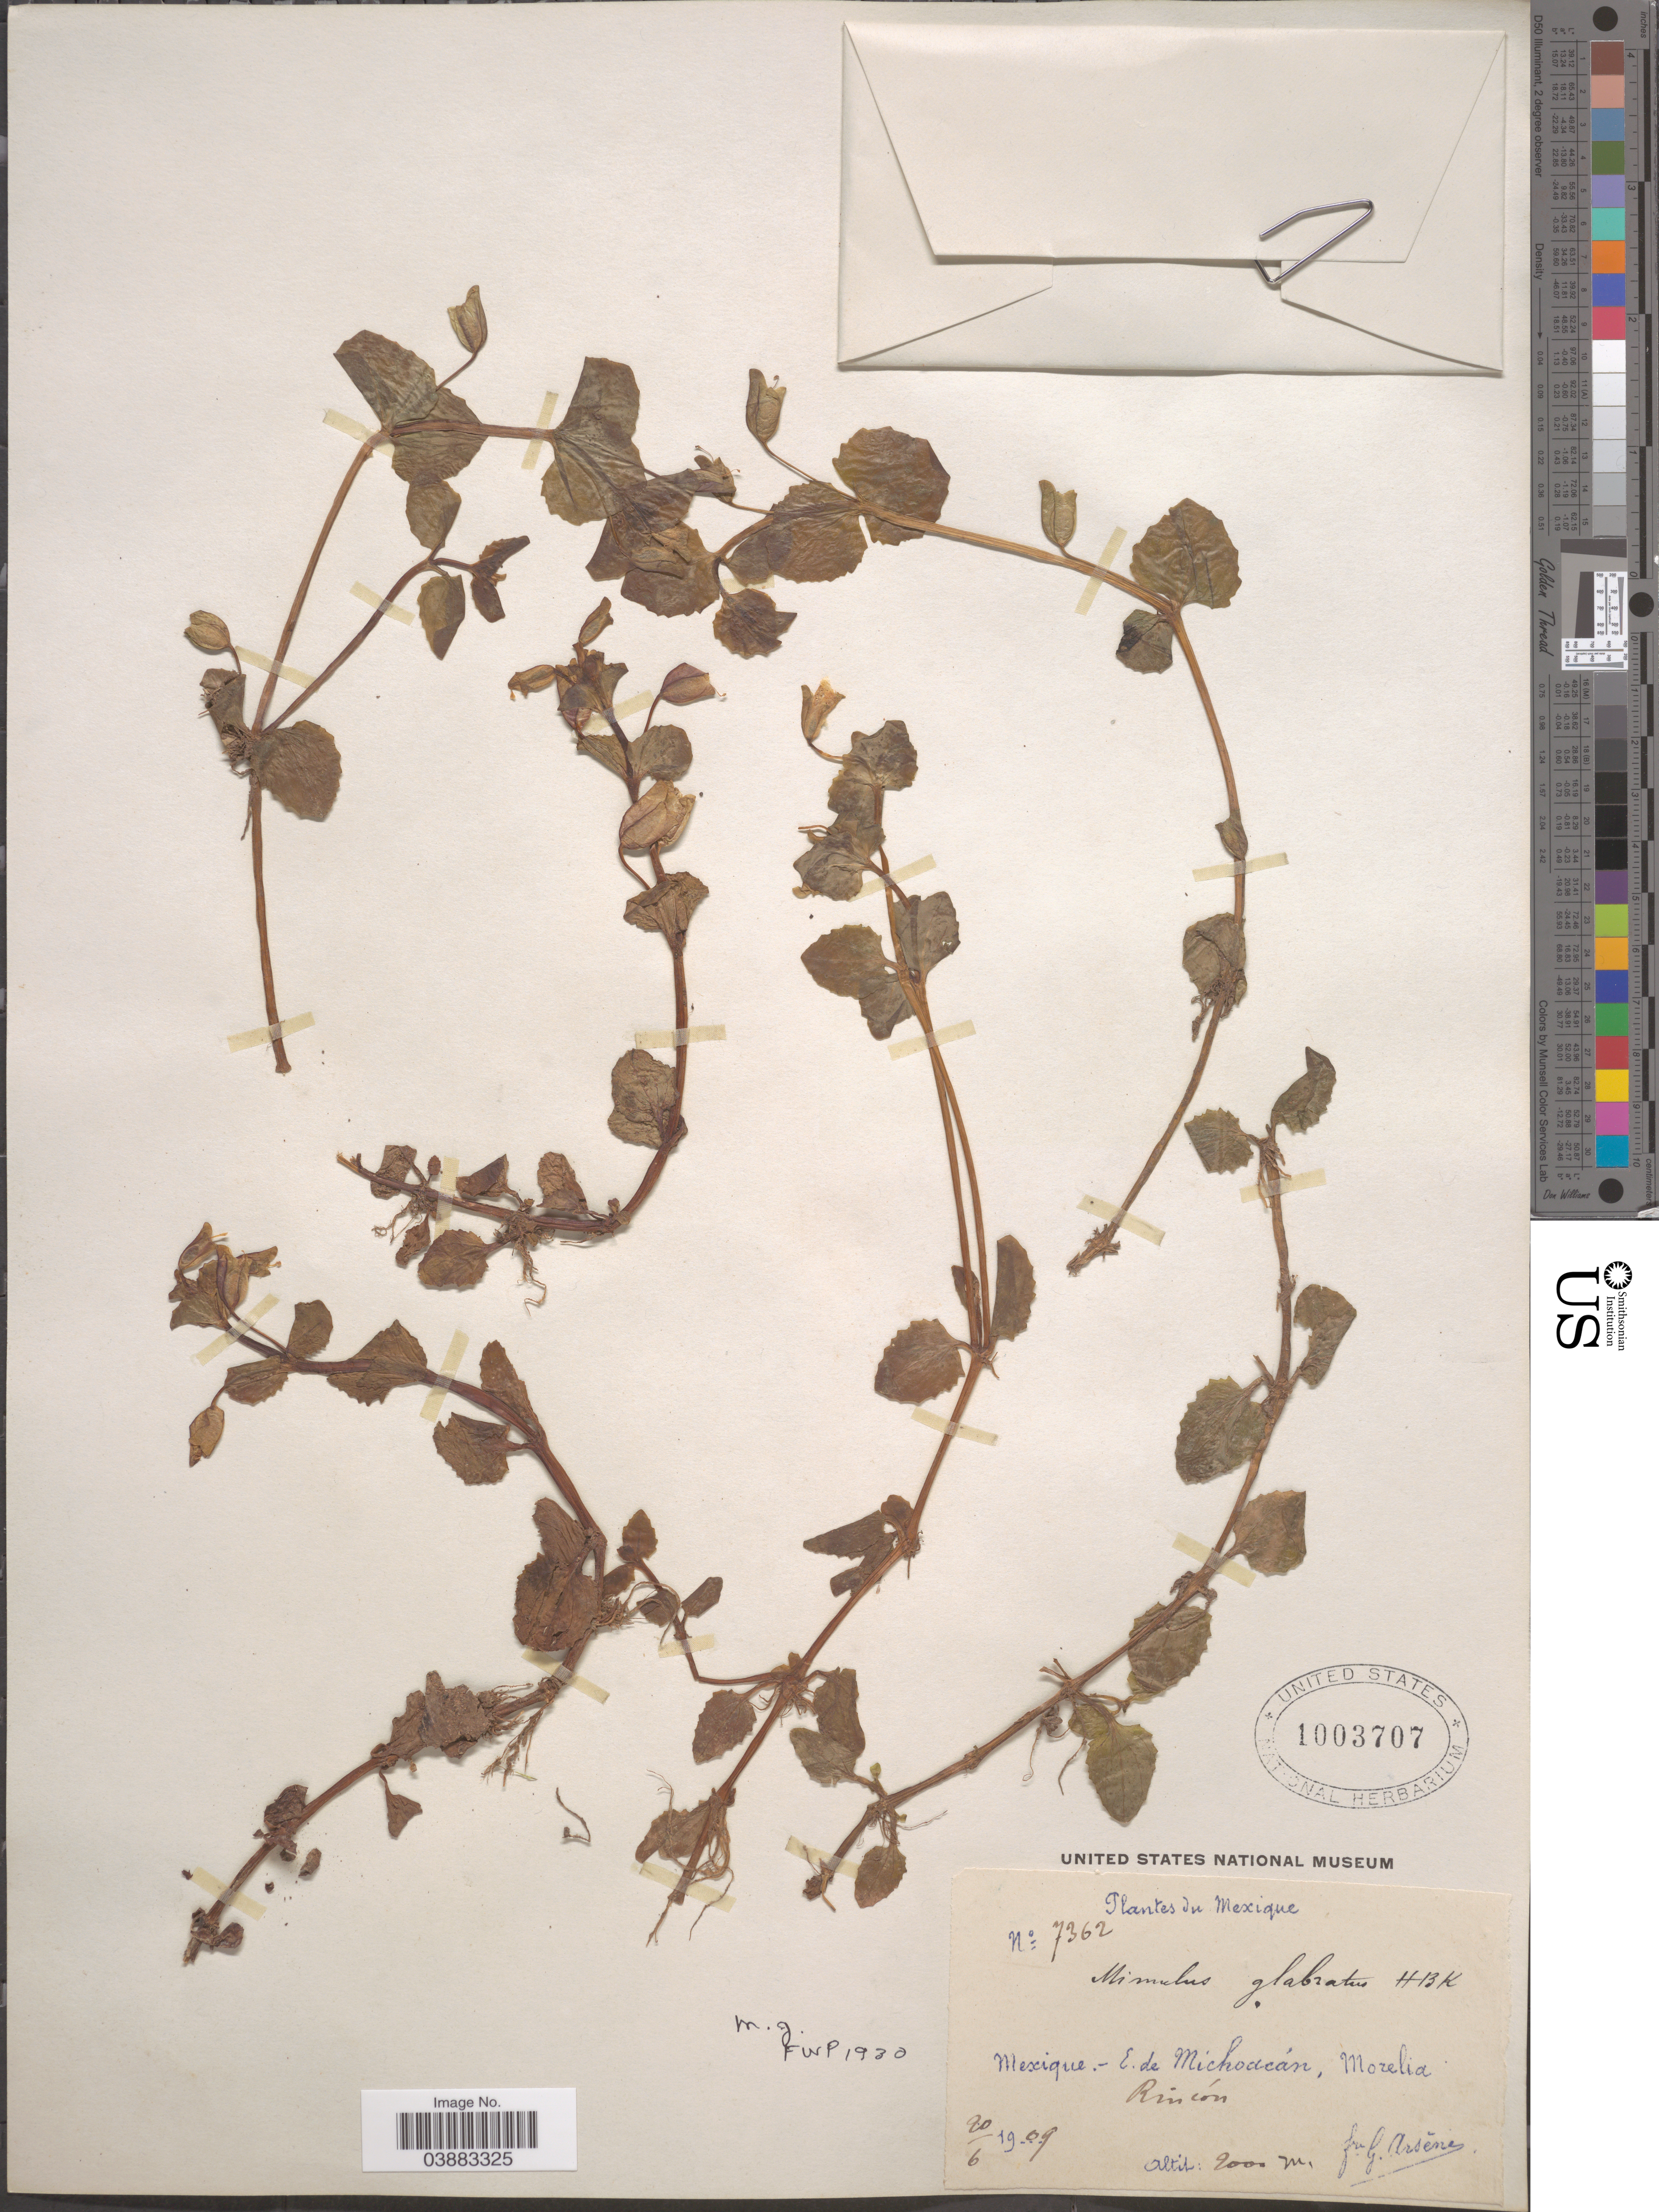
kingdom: Plantae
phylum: Tracheophyta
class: Magnoliopsida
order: Lamiales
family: Phrymaceae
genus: Mimulus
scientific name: Mimulus glabratus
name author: Kunth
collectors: Bro. G. Arsène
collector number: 7362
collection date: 1909-06-20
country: Mexico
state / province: Michoacán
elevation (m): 2000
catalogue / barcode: US 1003707